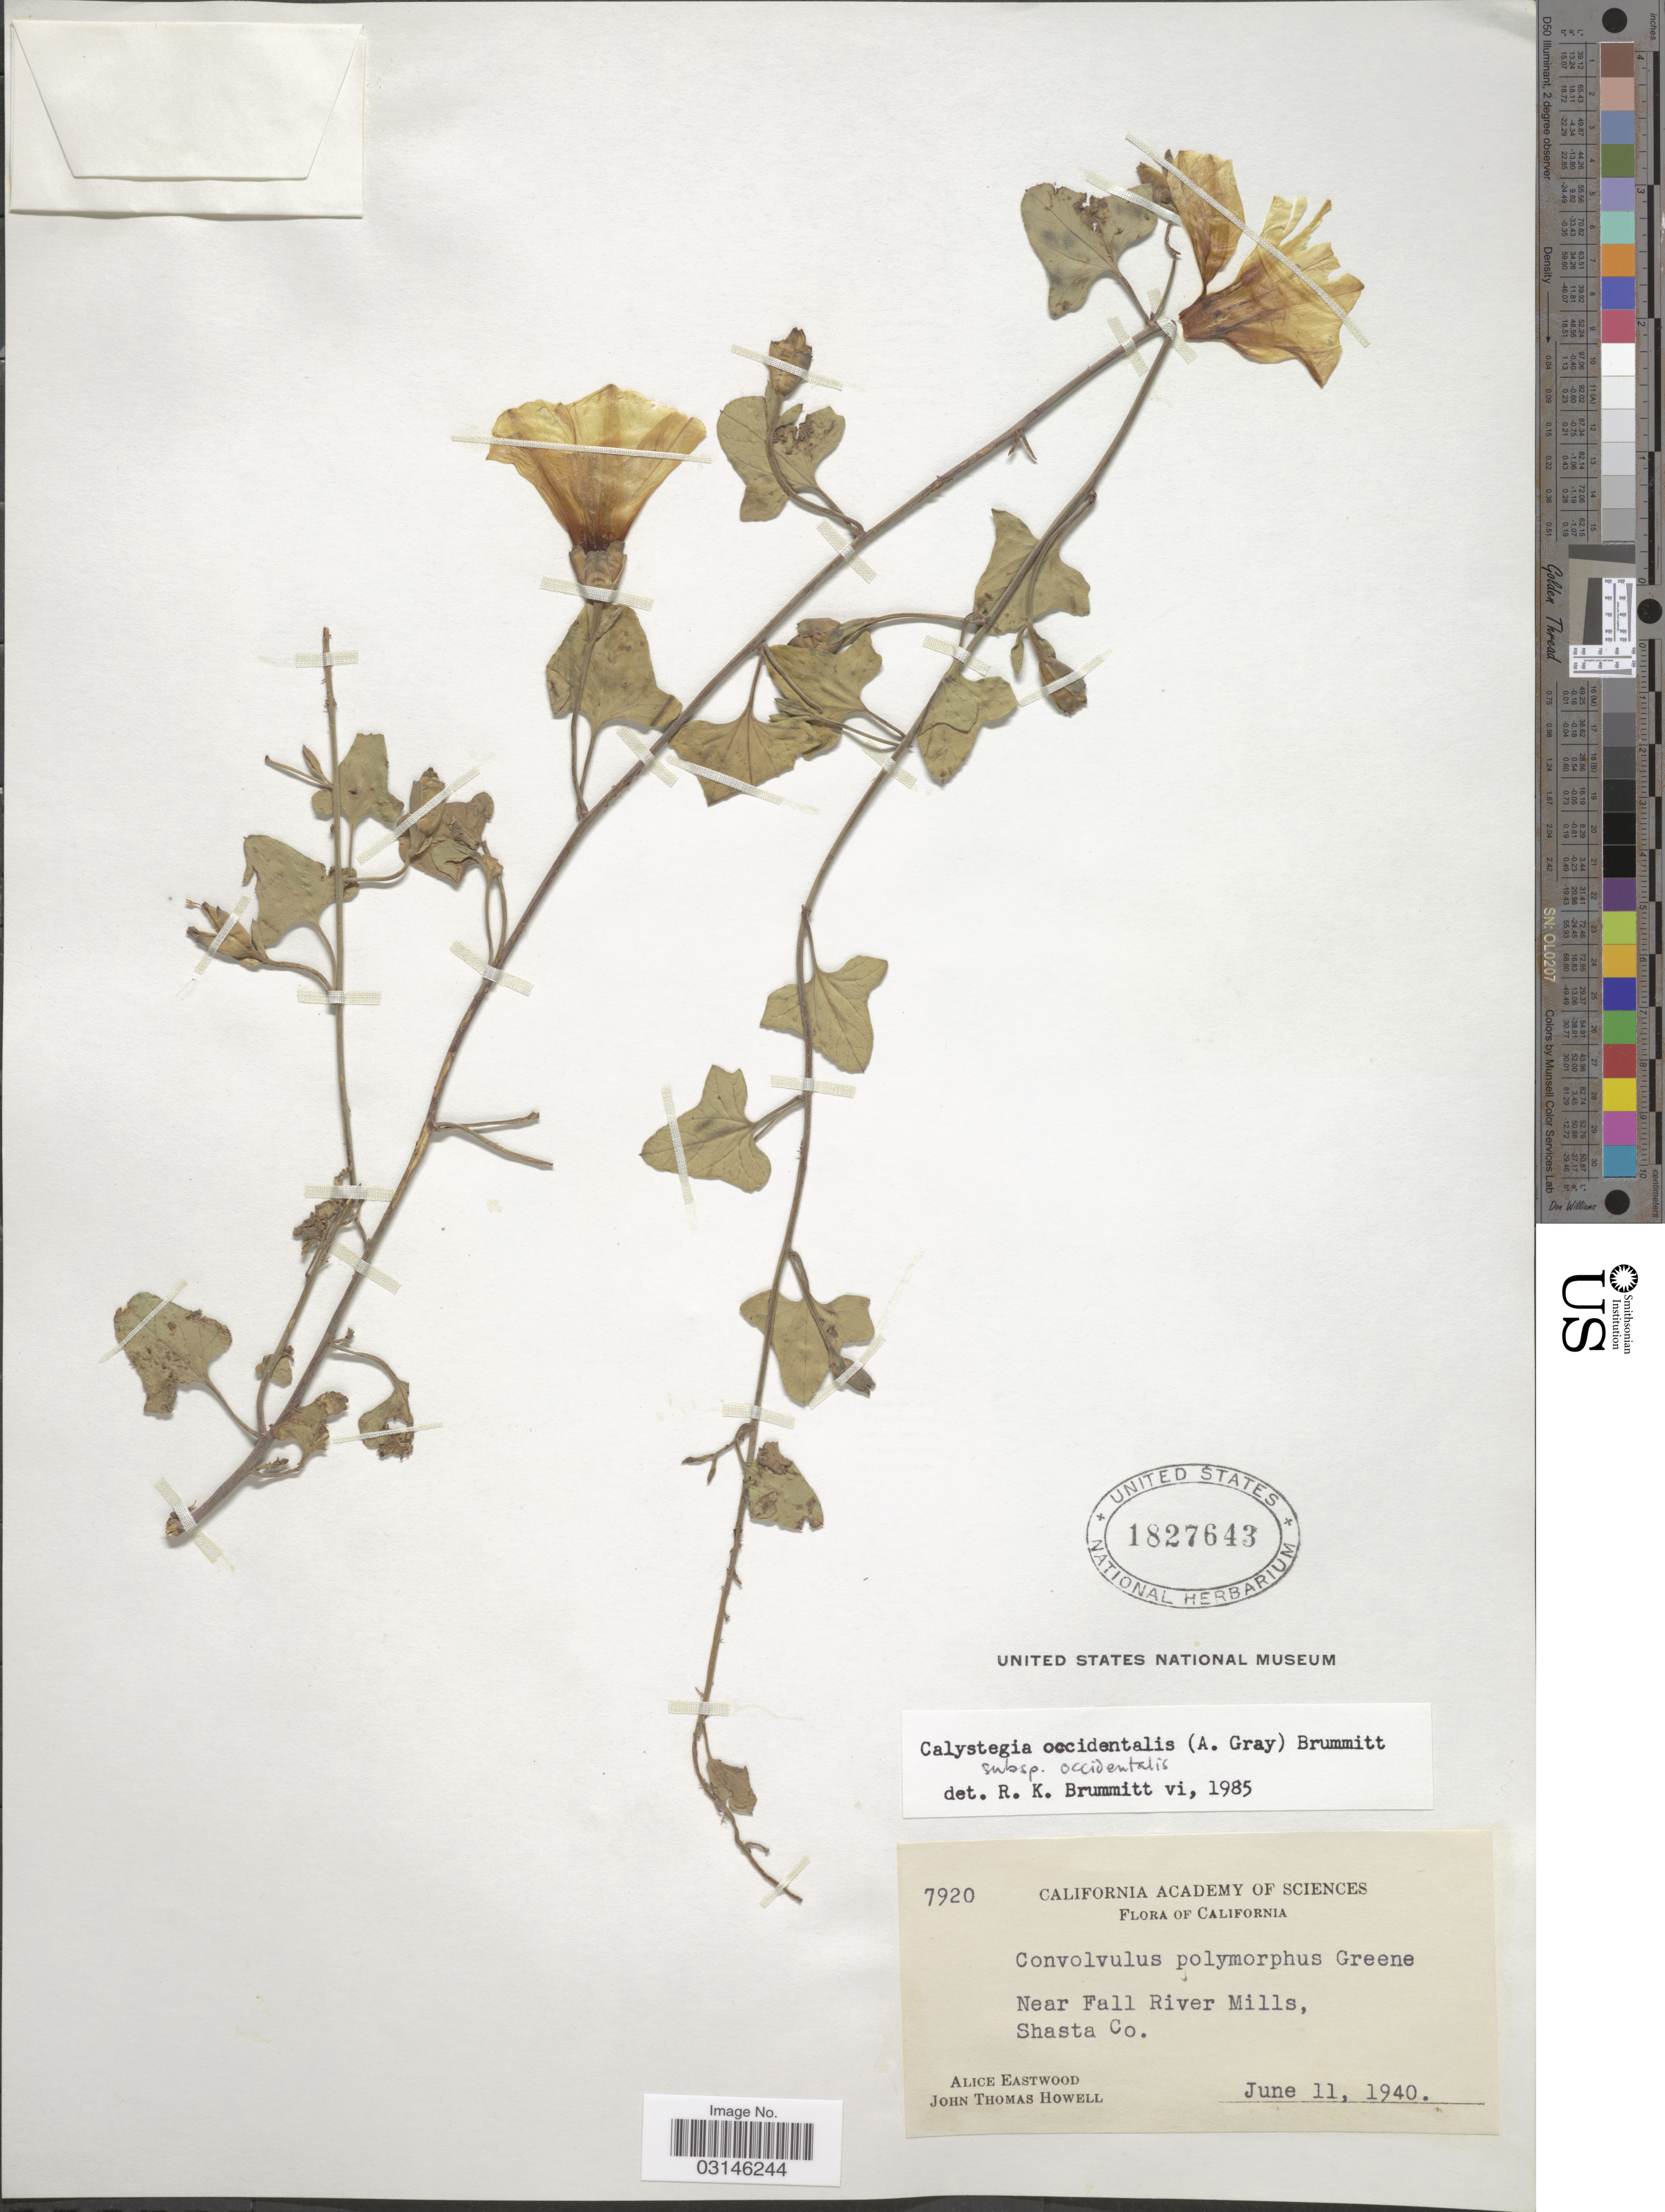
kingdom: Plantae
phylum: Tracheophyta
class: Magnoliopsida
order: Solanales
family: Convolvulaceae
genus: Calystegia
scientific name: Calystegia occidentalis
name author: (A. Gray) Brummitt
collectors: A. Eastwood & J. T. Howell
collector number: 7920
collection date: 1940-06-11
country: United States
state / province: California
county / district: Shasta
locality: Near Fall River Mills, Shasta Co.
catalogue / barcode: US 1827643